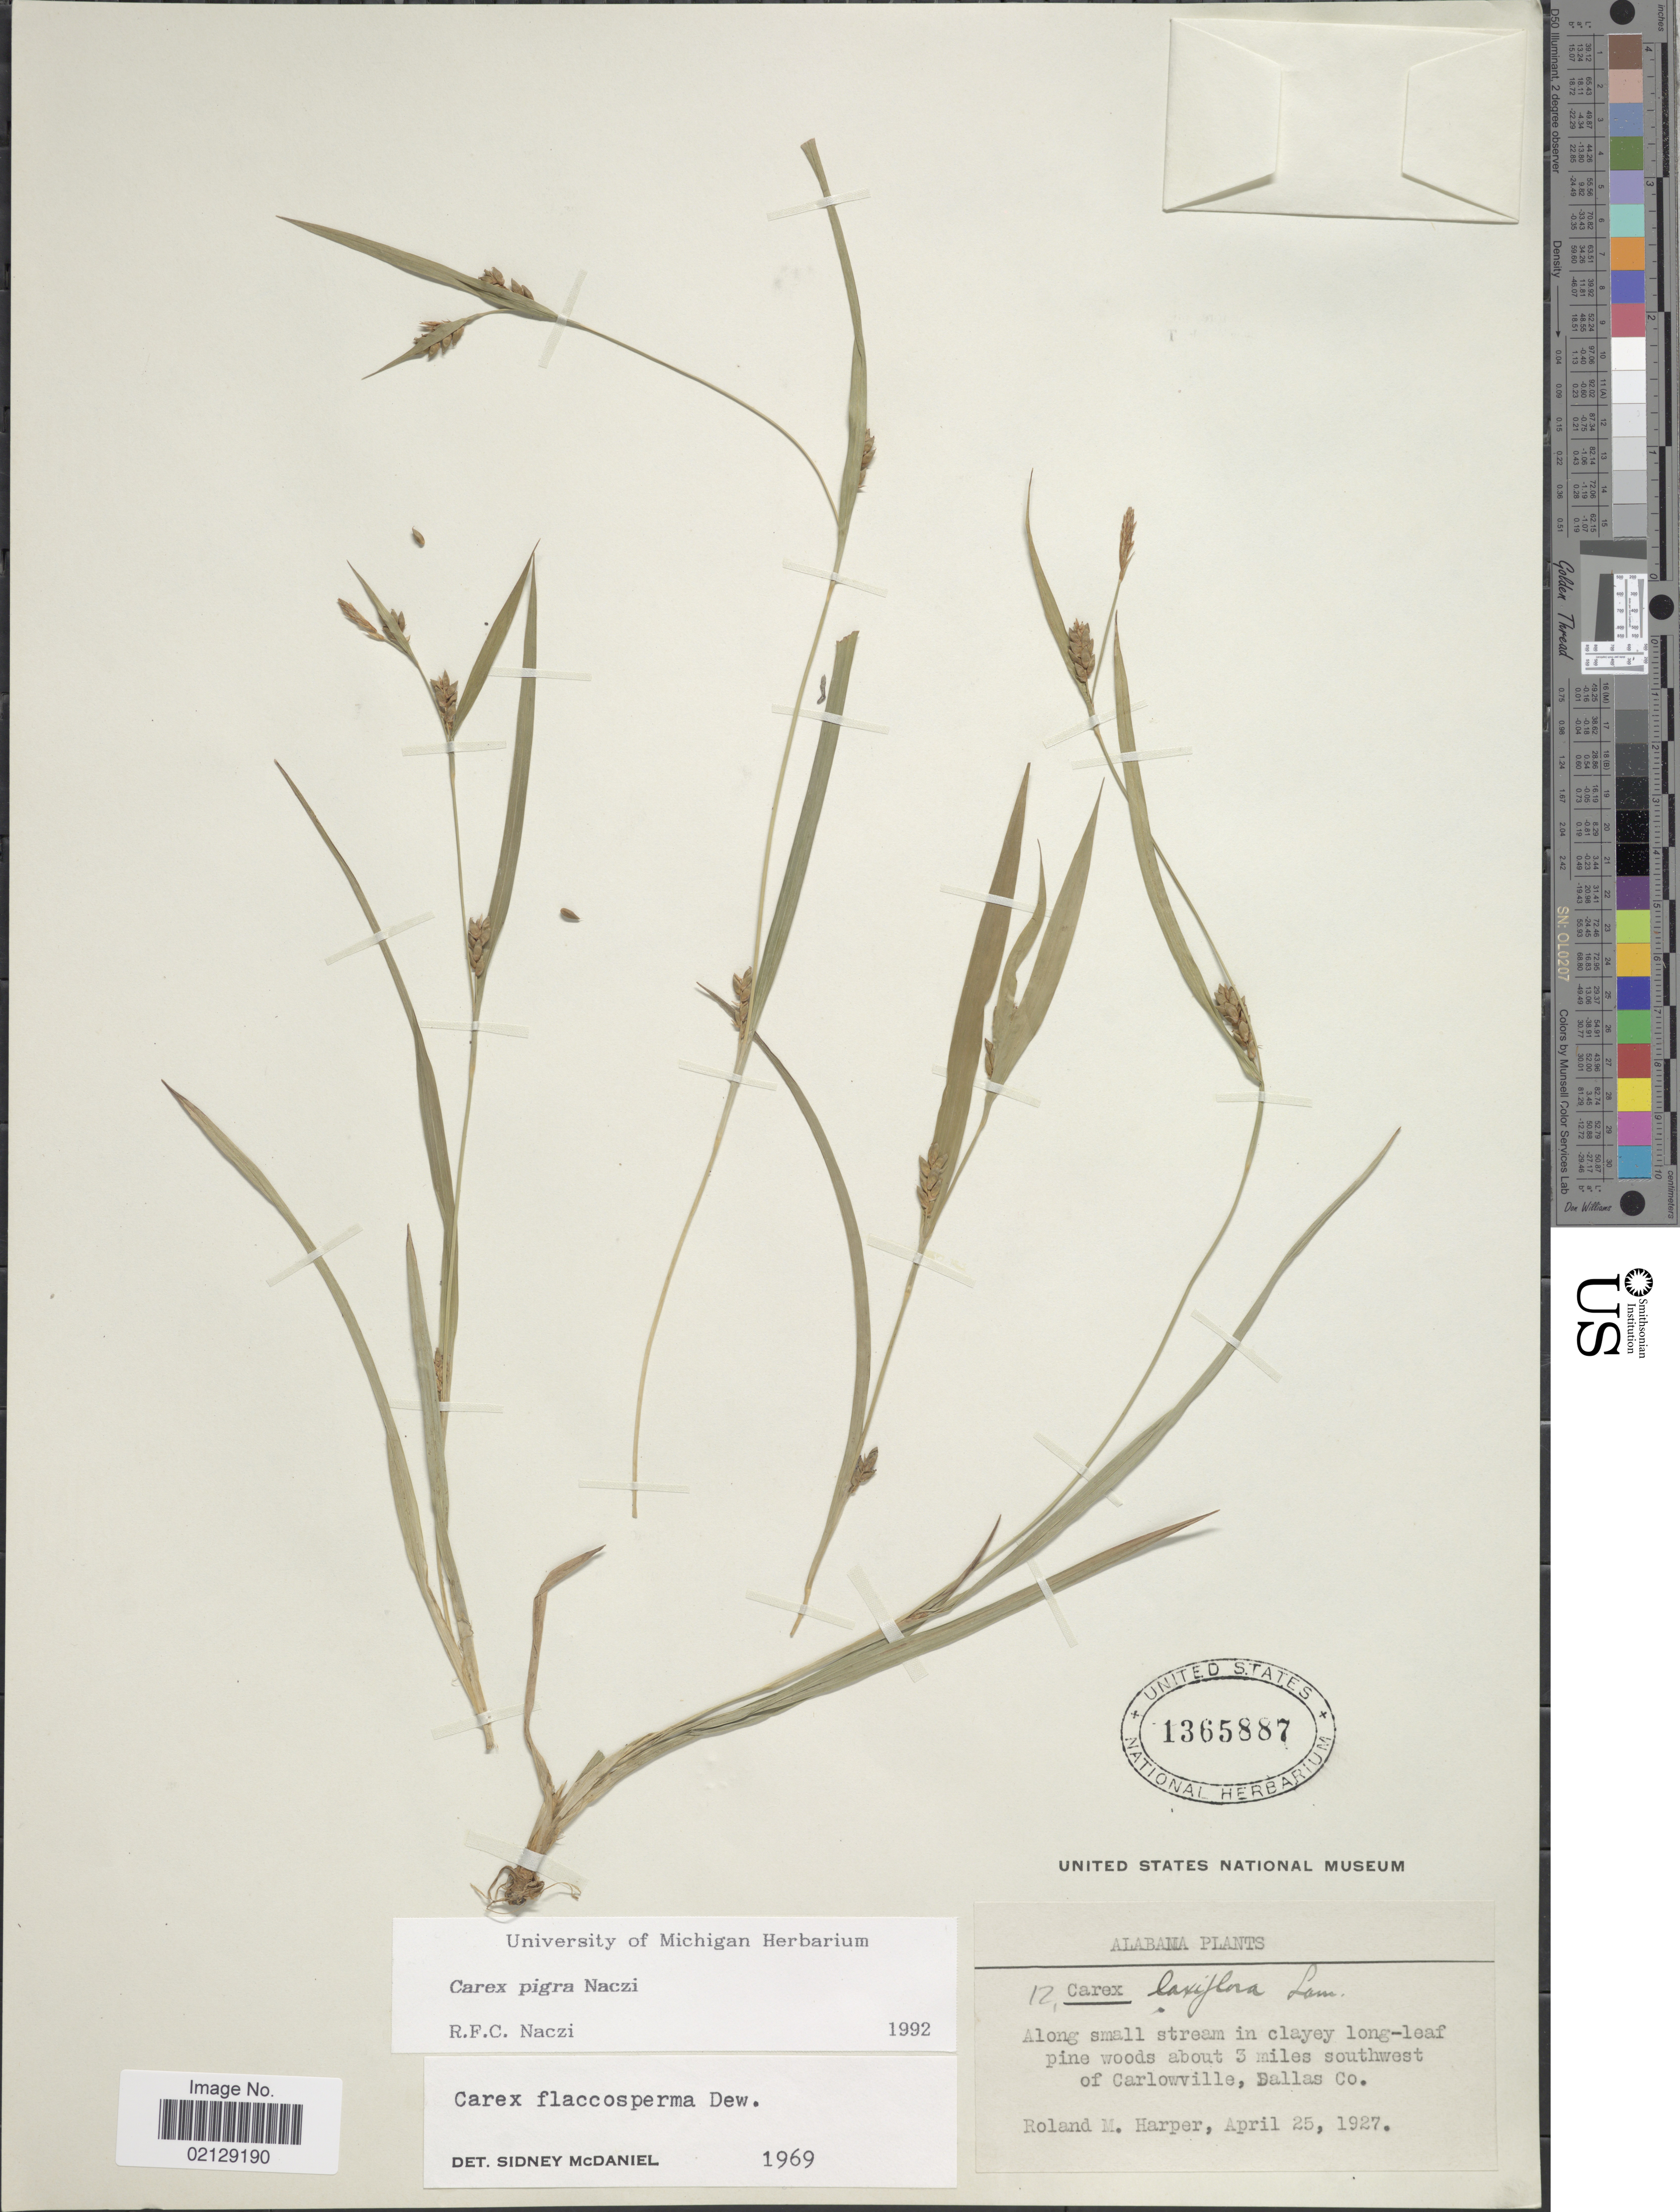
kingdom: Plantae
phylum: Tracheophyta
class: Liliopsida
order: Poales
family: Cyperaceae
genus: Carex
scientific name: Carex pigra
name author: Naczi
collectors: R. M. Harper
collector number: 12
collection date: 1927-04-25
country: United States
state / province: Alabama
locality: Along small stream in clayey long-leaf pine woods about 3 miles southwest of Carlowville, Dallas Co.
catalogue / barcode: US 1365887